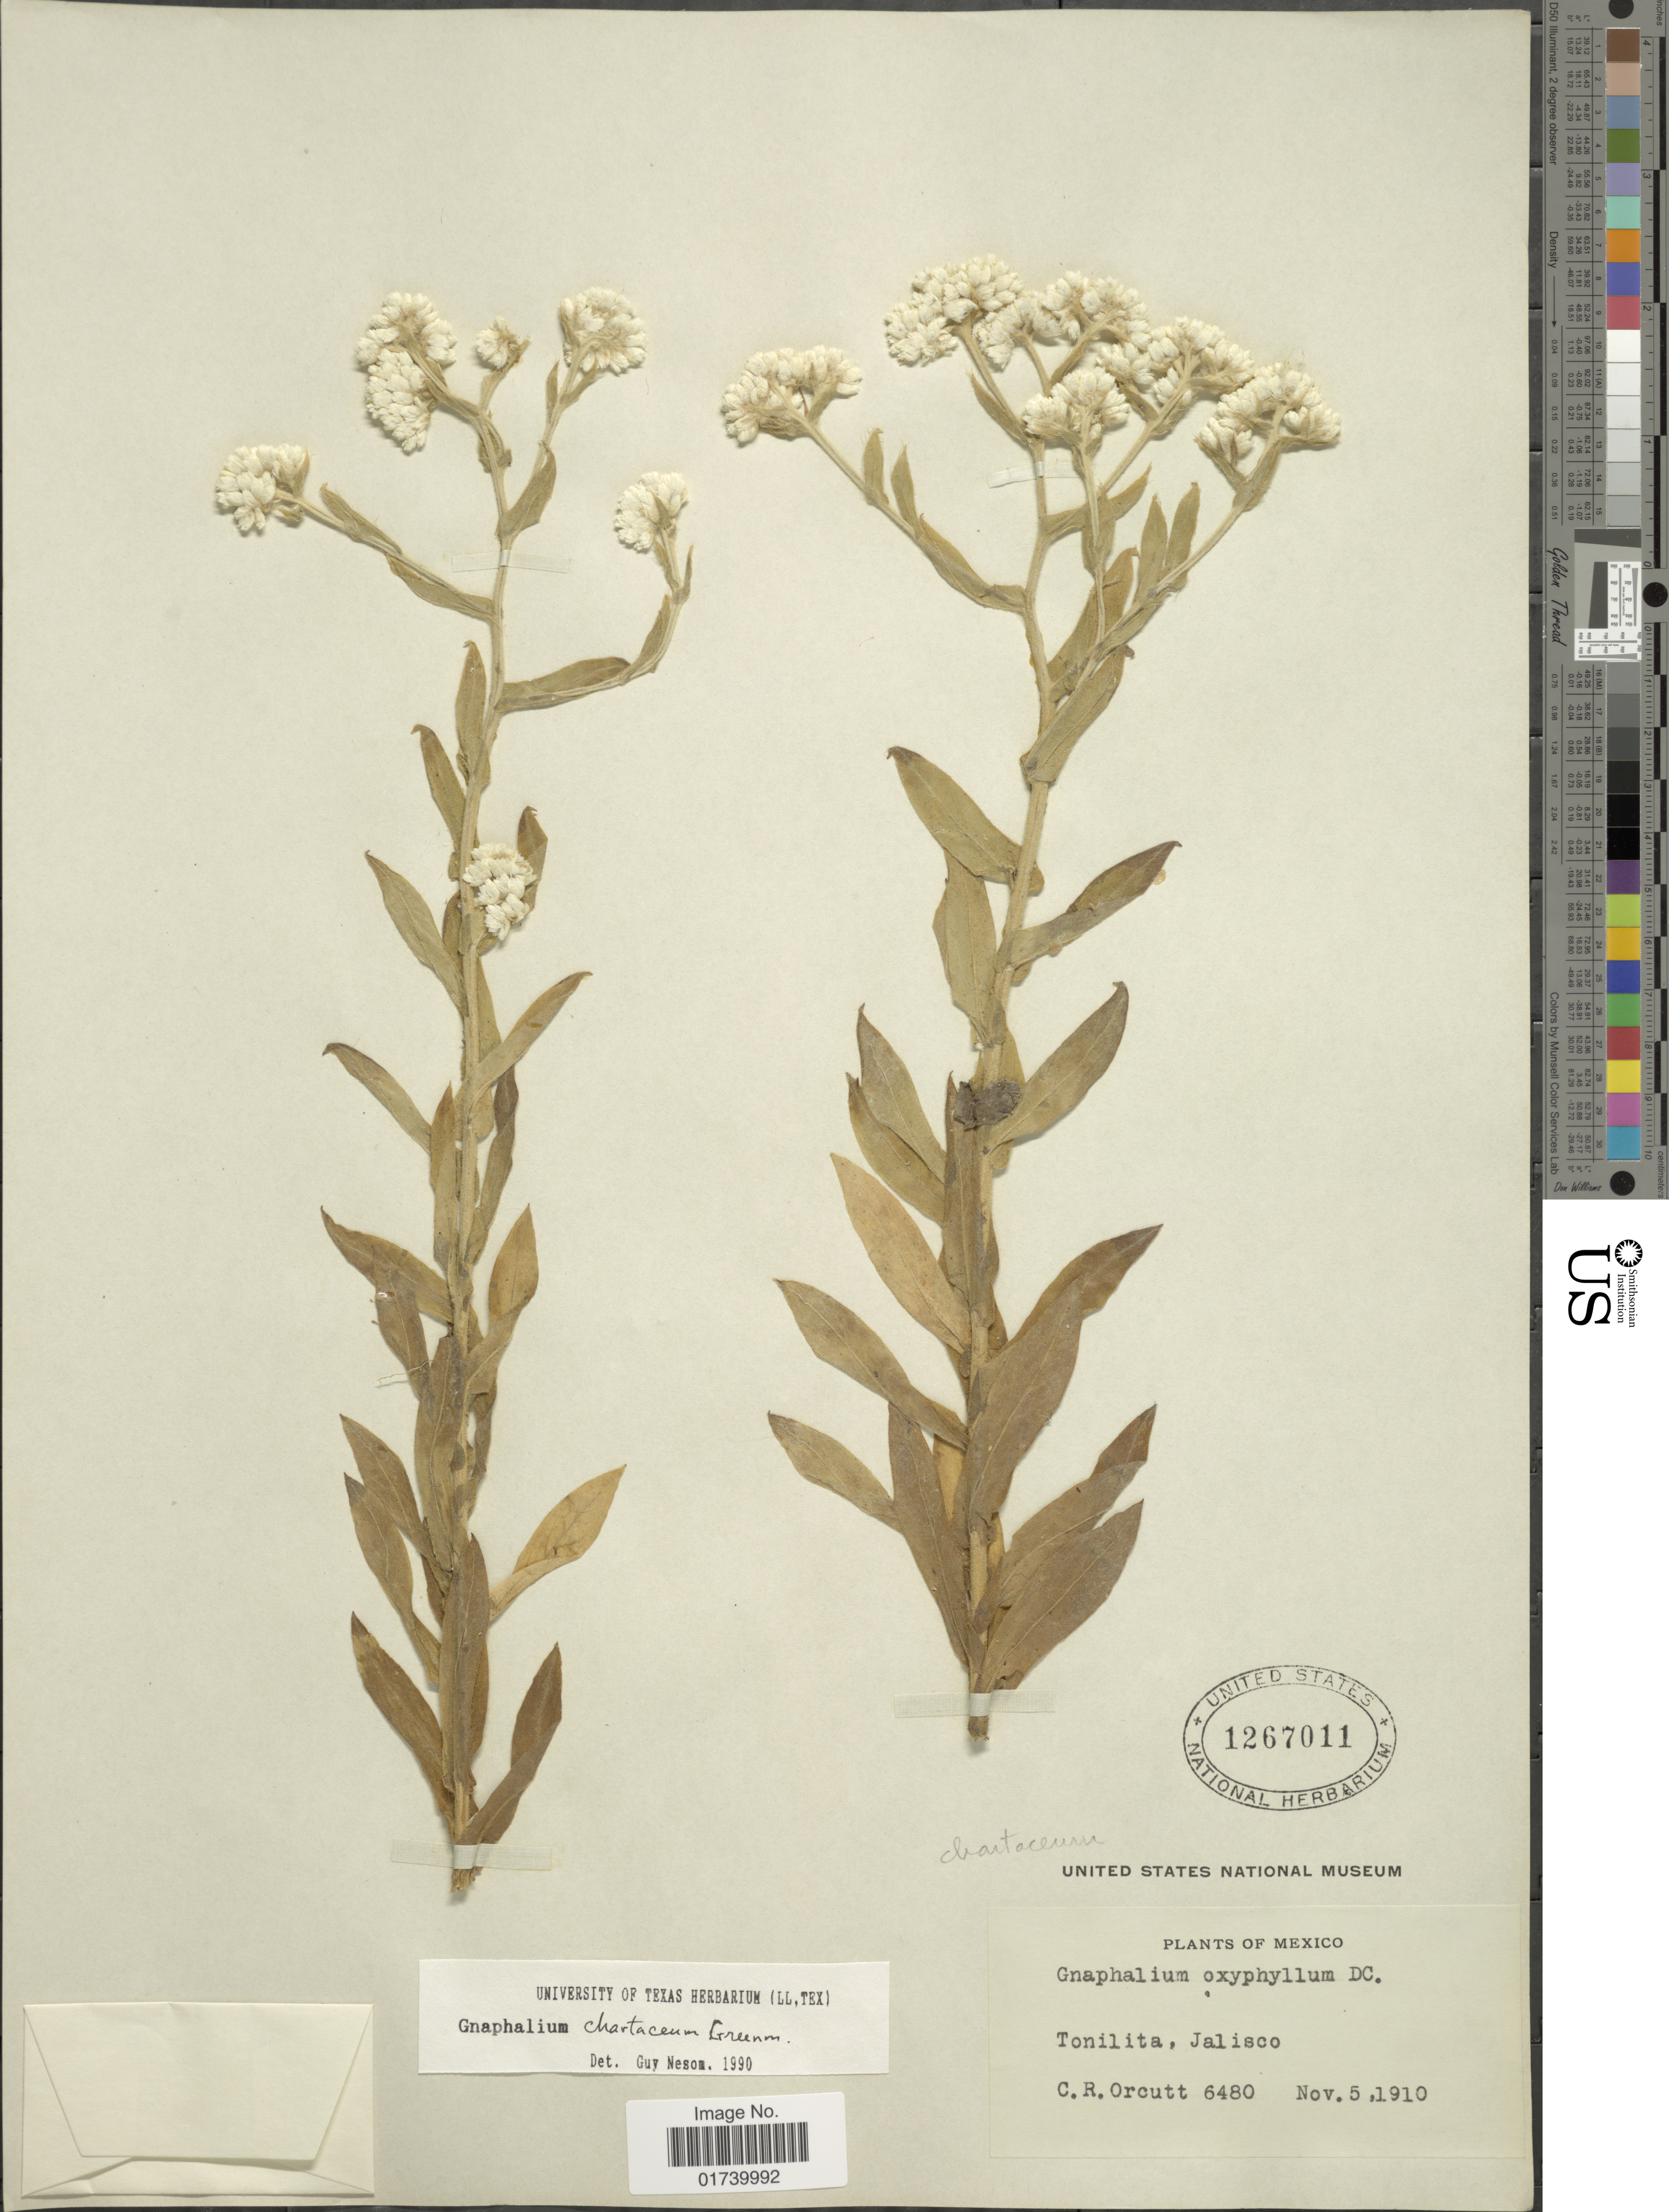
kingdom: Plantae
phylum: Tracheophyta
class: Magnoliopsida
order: Asterales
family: Asteraceae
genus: Pseudognaphalium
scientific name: Pseudognaphalium chartaceum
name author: (Greenm.) Anderb.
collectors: C. R. Orcutt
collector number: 6480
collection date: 1910-11-05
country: Mexico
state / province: Jalisco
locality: Tonilita, Jalisco.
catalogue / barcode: US 1267011